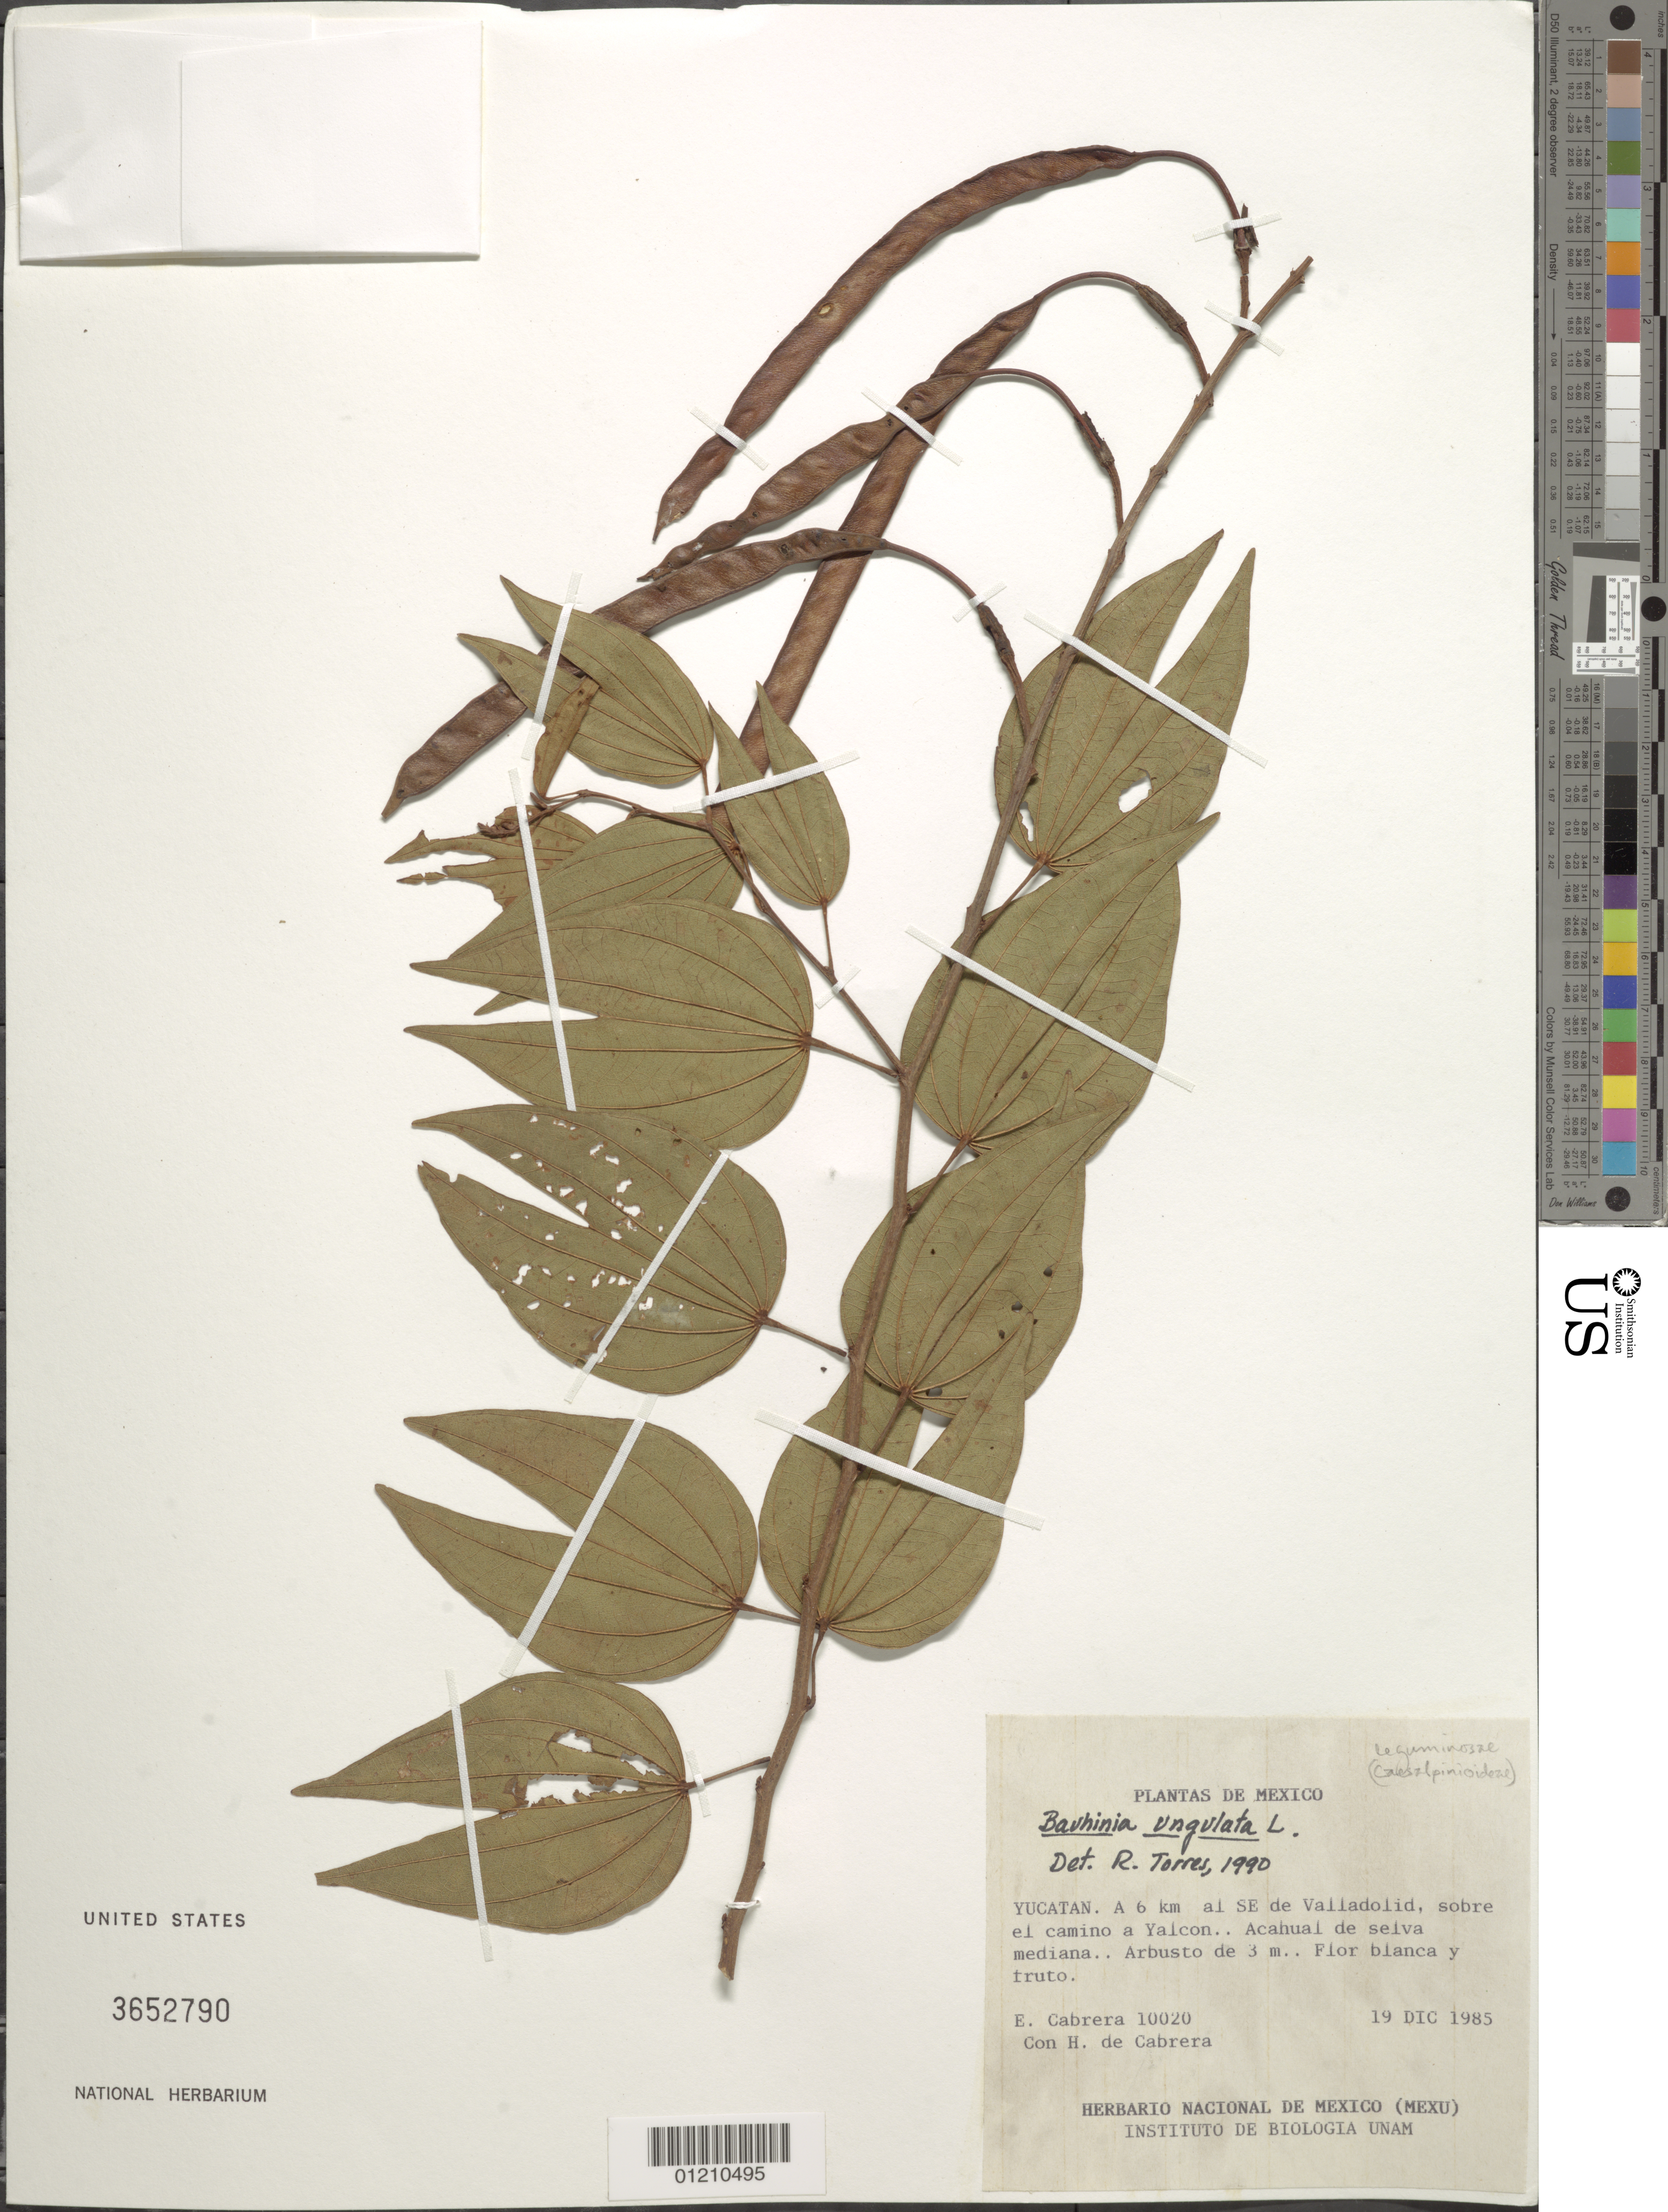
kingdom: Plantae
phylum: Tracheophyta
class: Magnoliopsida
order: Fabales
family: Fabaceae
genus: Bauhinia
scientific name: Bauhinia ungulata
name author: L.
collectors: E. Cabrera & H. de Cabrera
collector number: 10020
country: Mexico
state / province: Yucatán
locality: At 6 km al SE de Valladolid, sobre el camino a Yalcon. Acahual de salve mediana.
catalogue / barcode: US 3652790